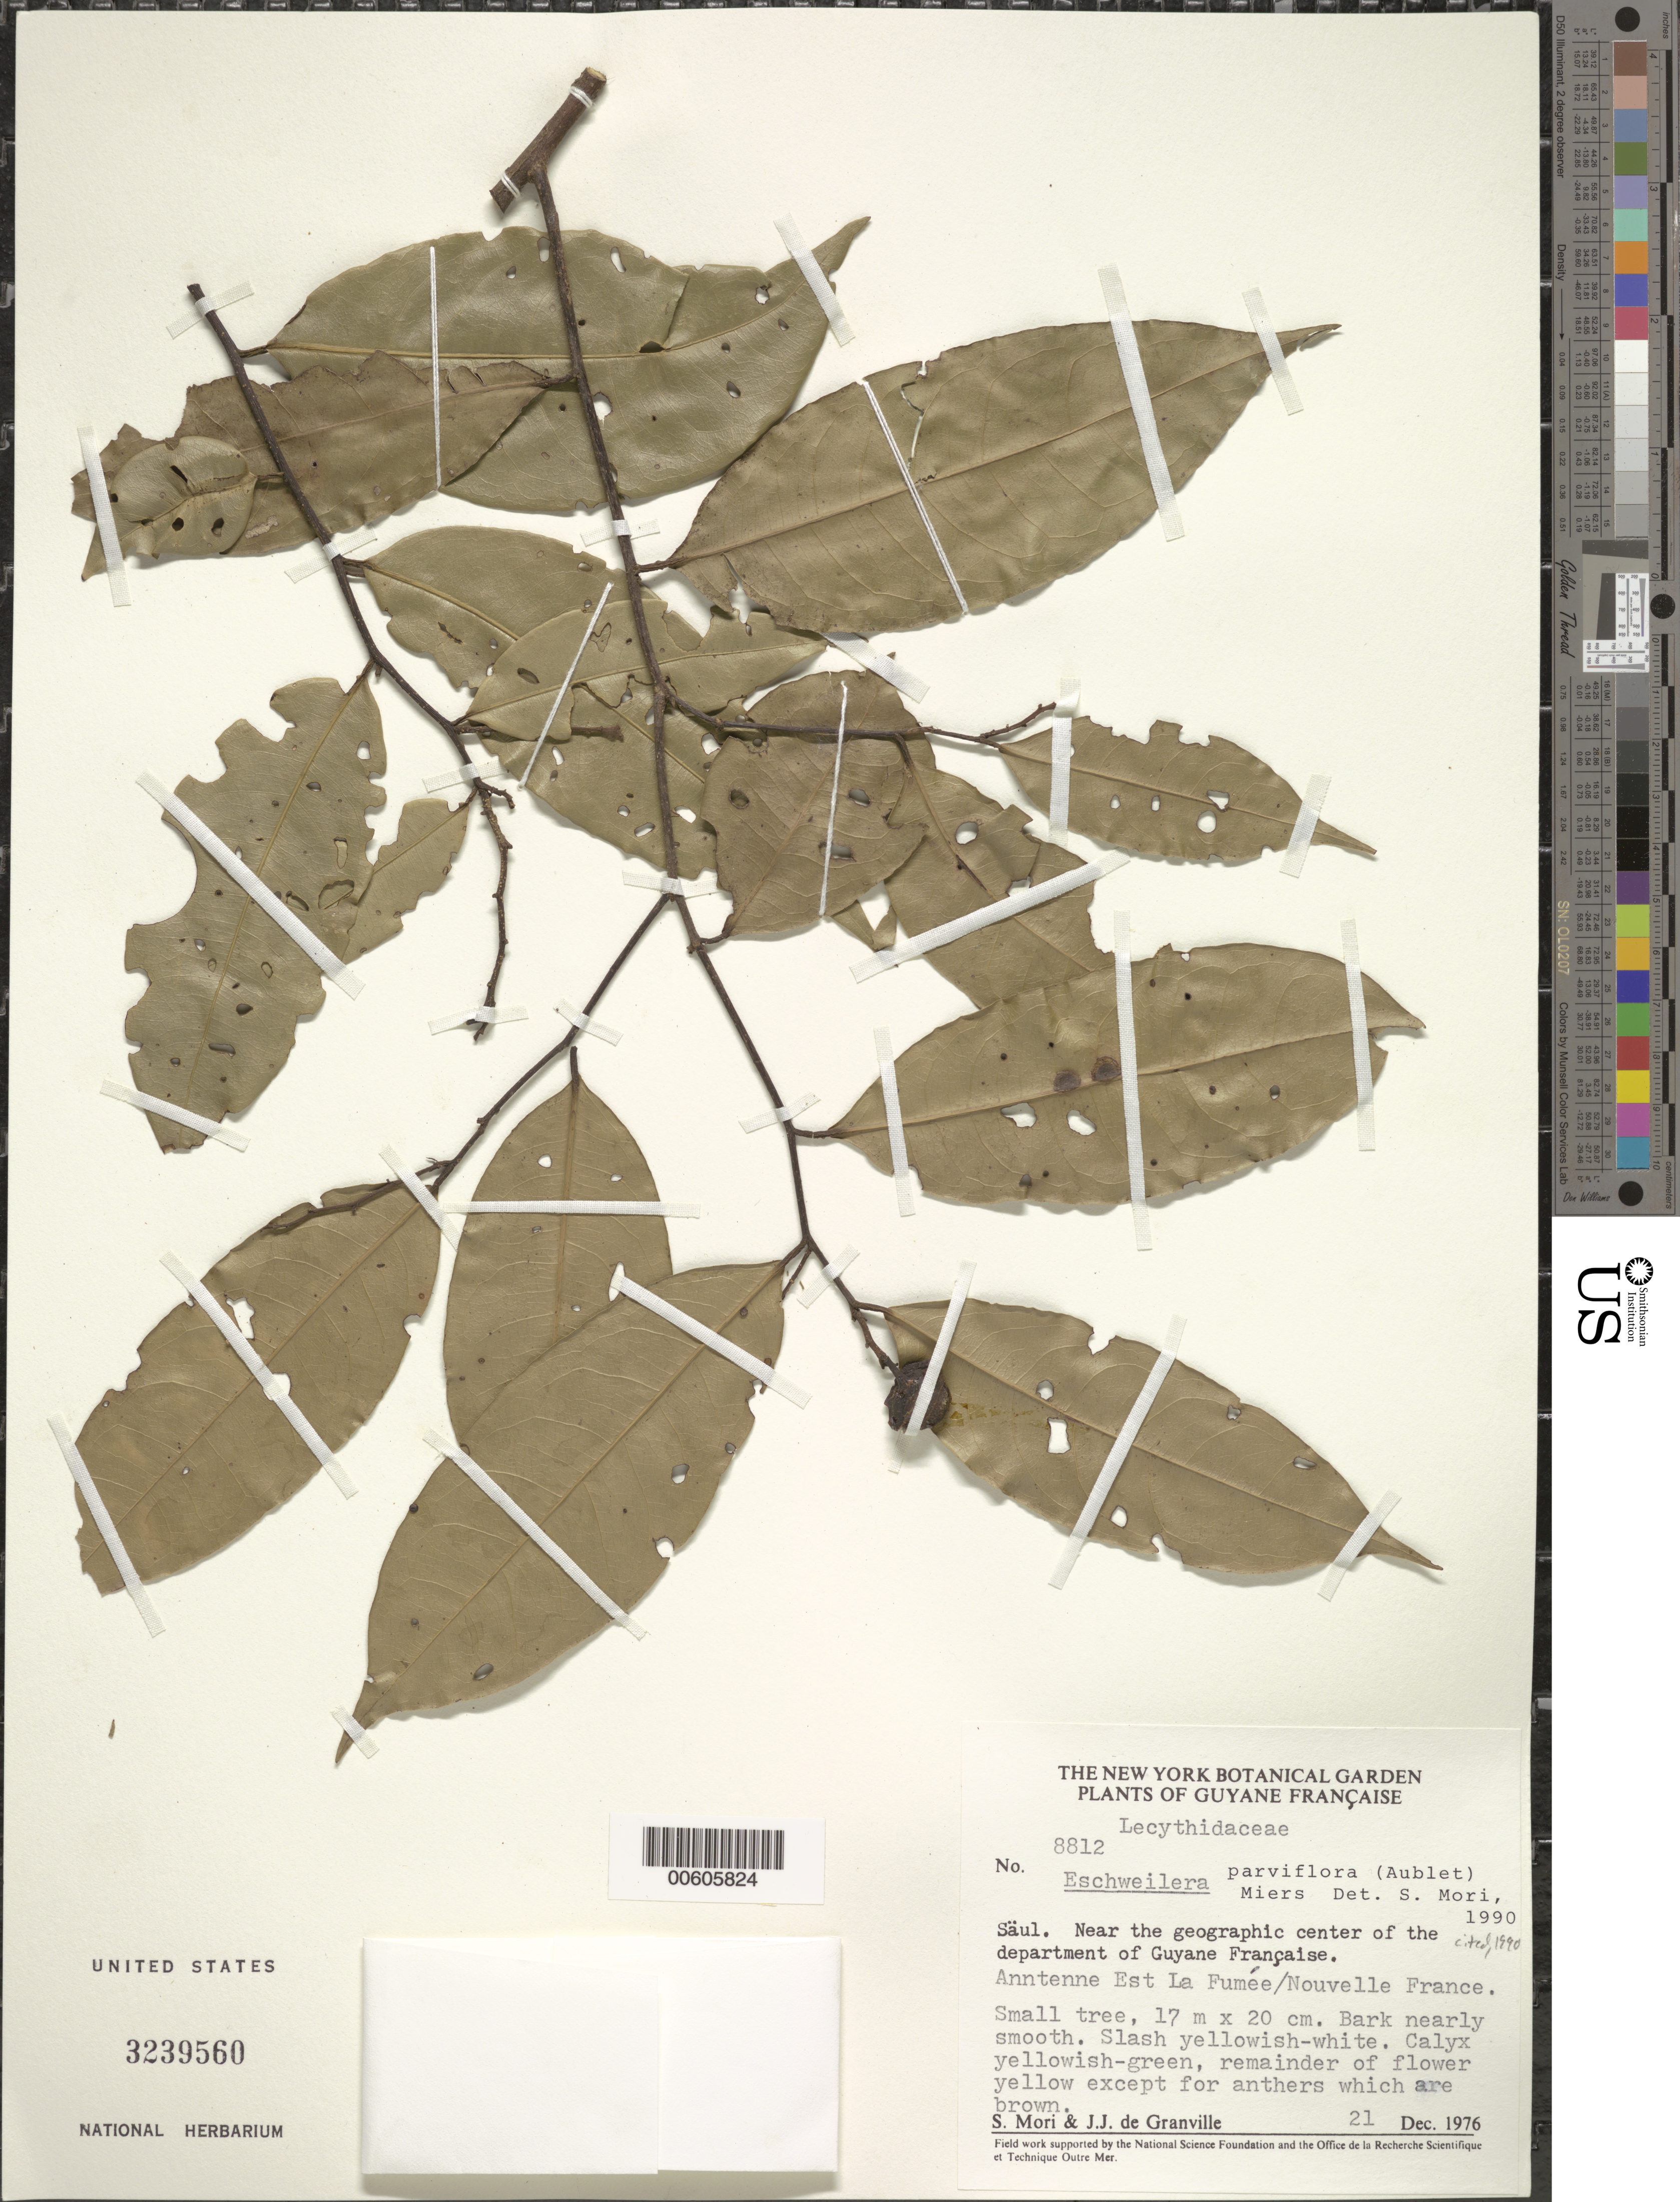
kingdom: Plantae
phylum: Tracheophyta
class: Magnoliopsida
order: Ericales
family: Lecythidaceae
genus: Eschweilera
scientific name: Eschweilera parviflora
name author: (Aubl.) Miers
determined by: Mori, Scott A.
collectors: S. Mori & J.-J. de Granville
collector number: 8812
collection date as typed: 21-Dec-76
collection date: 1976-12-21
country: French Guiana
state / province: Saint-Laurent-du-Maroni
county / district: Saül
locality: Saül, near the geographic center of the dept. of Guyane Francaise; Antenne Est La Fumée / Nouvelle France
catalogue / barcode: US 3239560